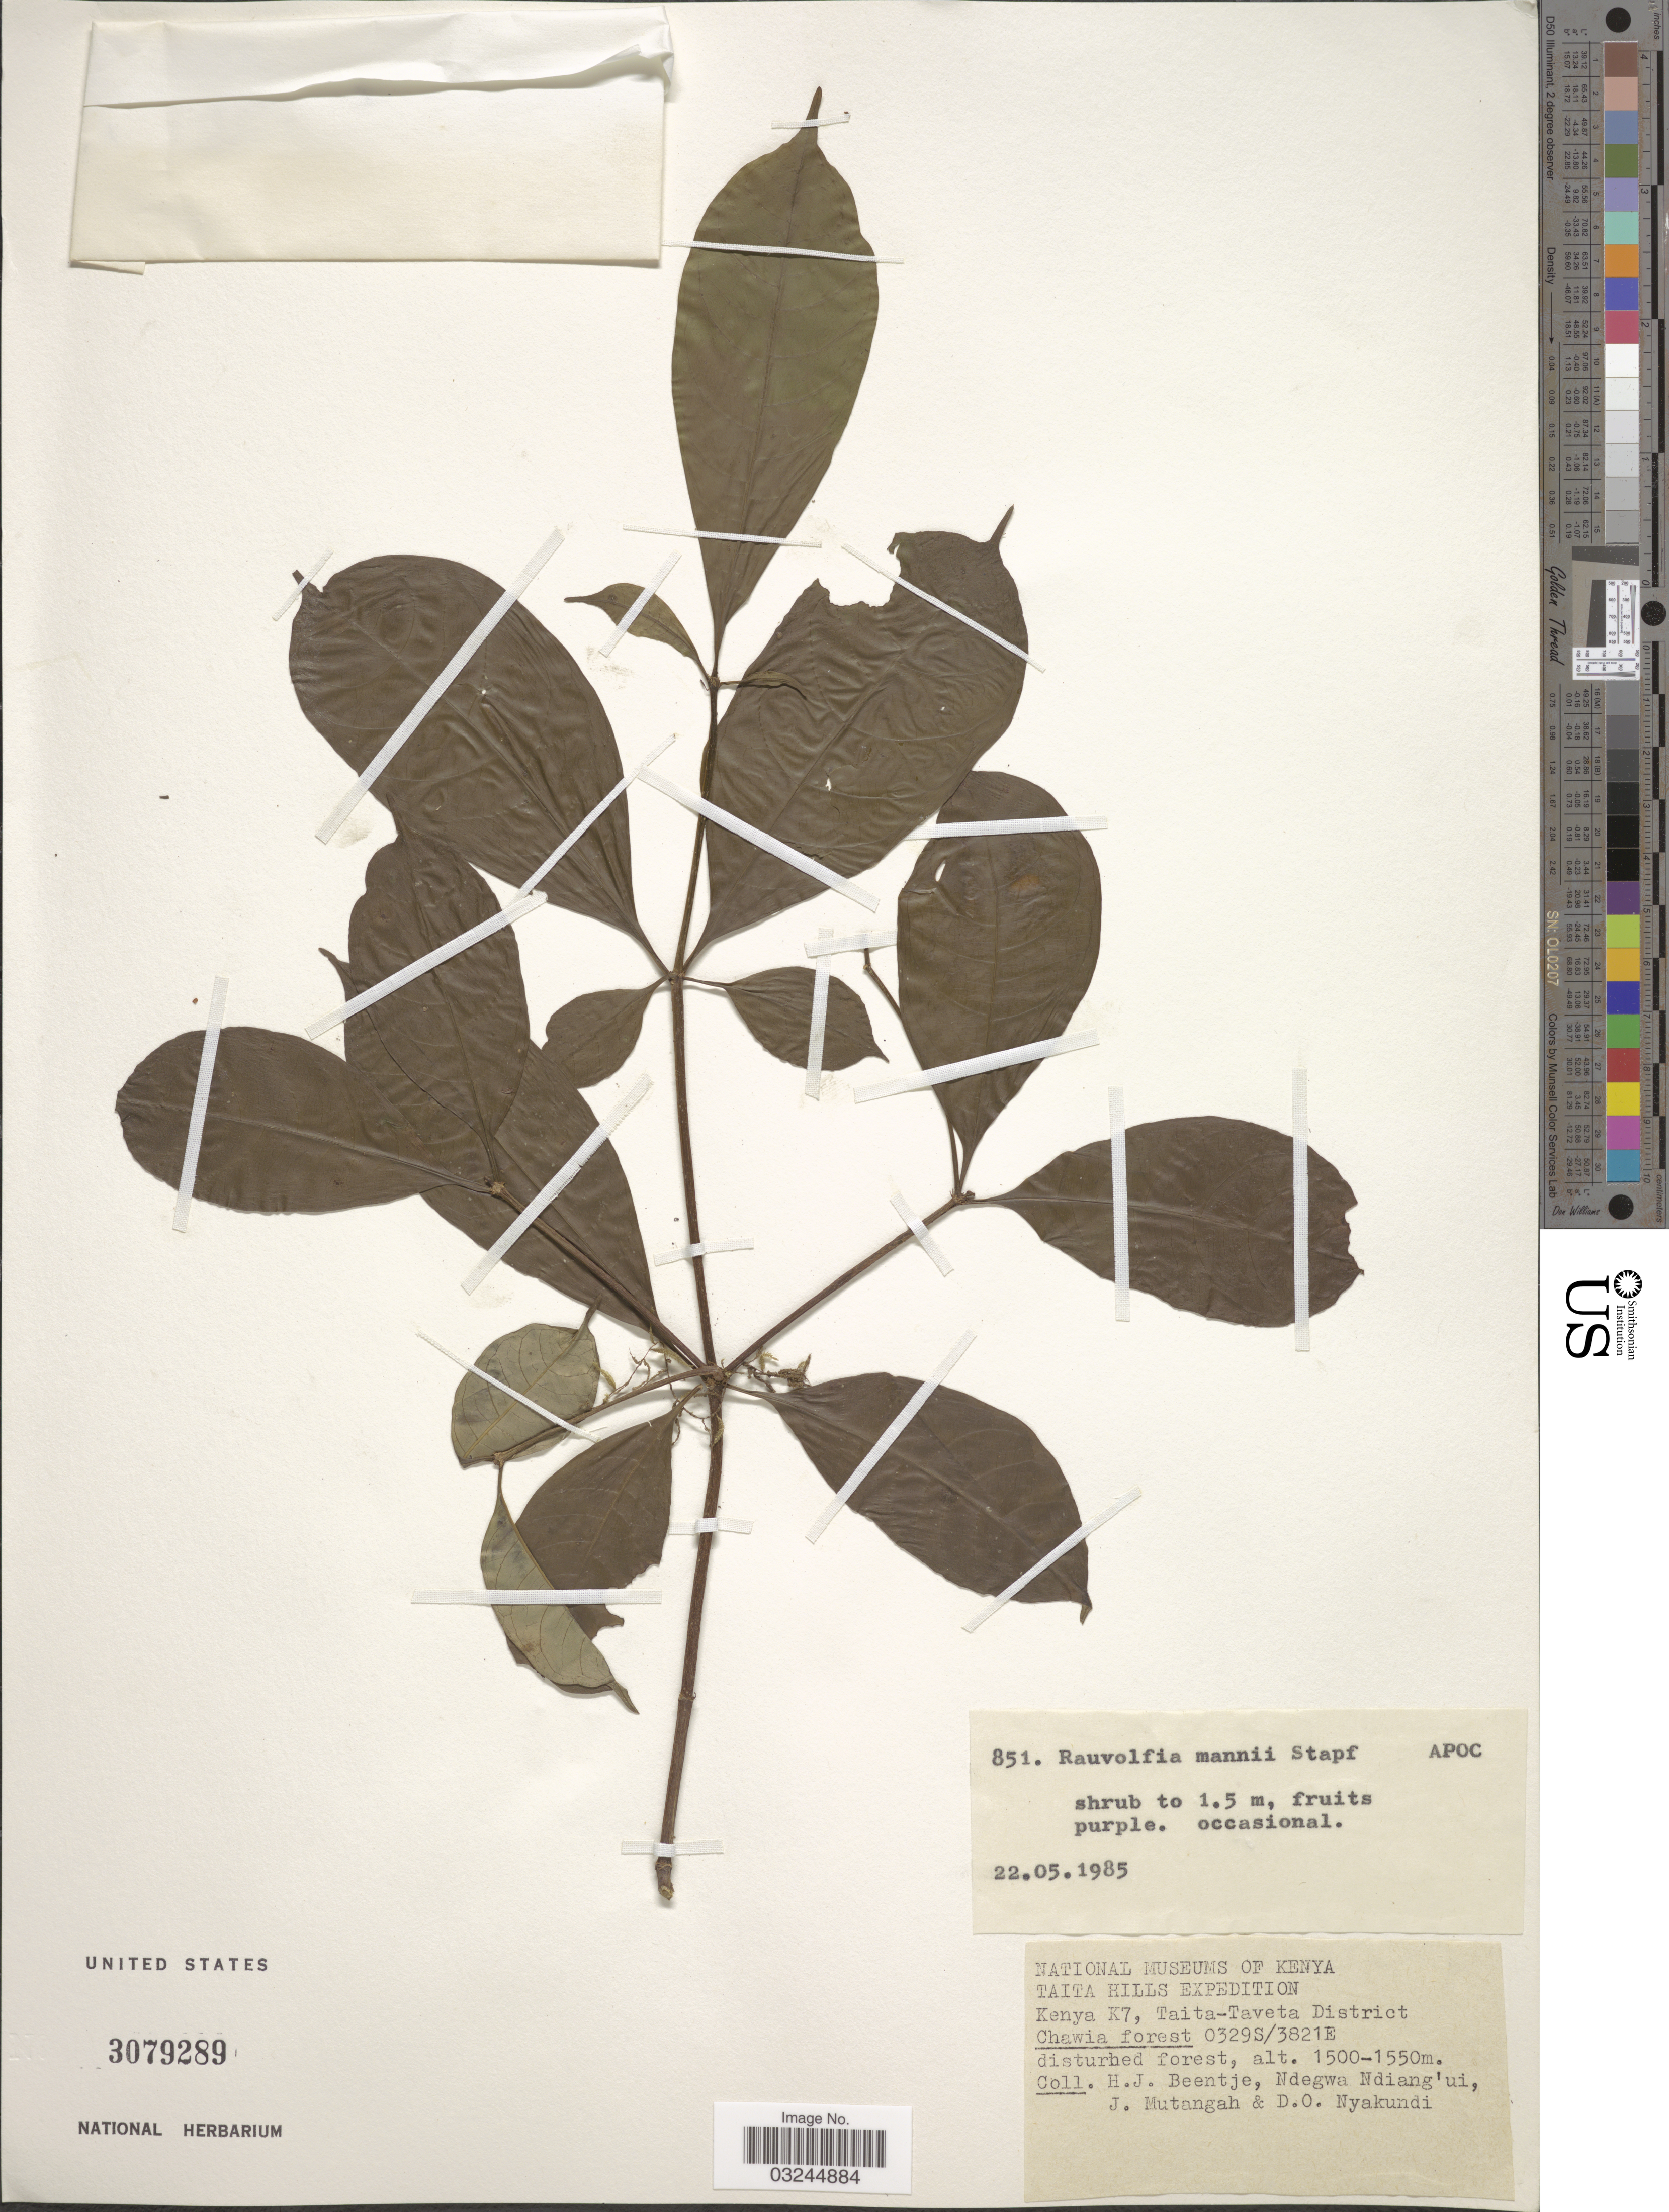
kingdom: Plantae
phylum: Tracheophyta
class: Magnoliopsida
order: Gentianales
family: Apocynaceae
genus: Rauvolfia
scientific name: Rauvolfia mannii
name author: Stapf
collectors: H. J. Beentje, Ndegwa Ndiang'ui, J. Mutangah & D. Nyakundi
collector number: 851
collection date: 1985-05-22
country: Kenya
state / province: Taita Taveta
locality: Taita Hills. K7, Taita-Taveta District. Chawia forest.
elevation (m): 1500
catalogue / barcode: US 3079289